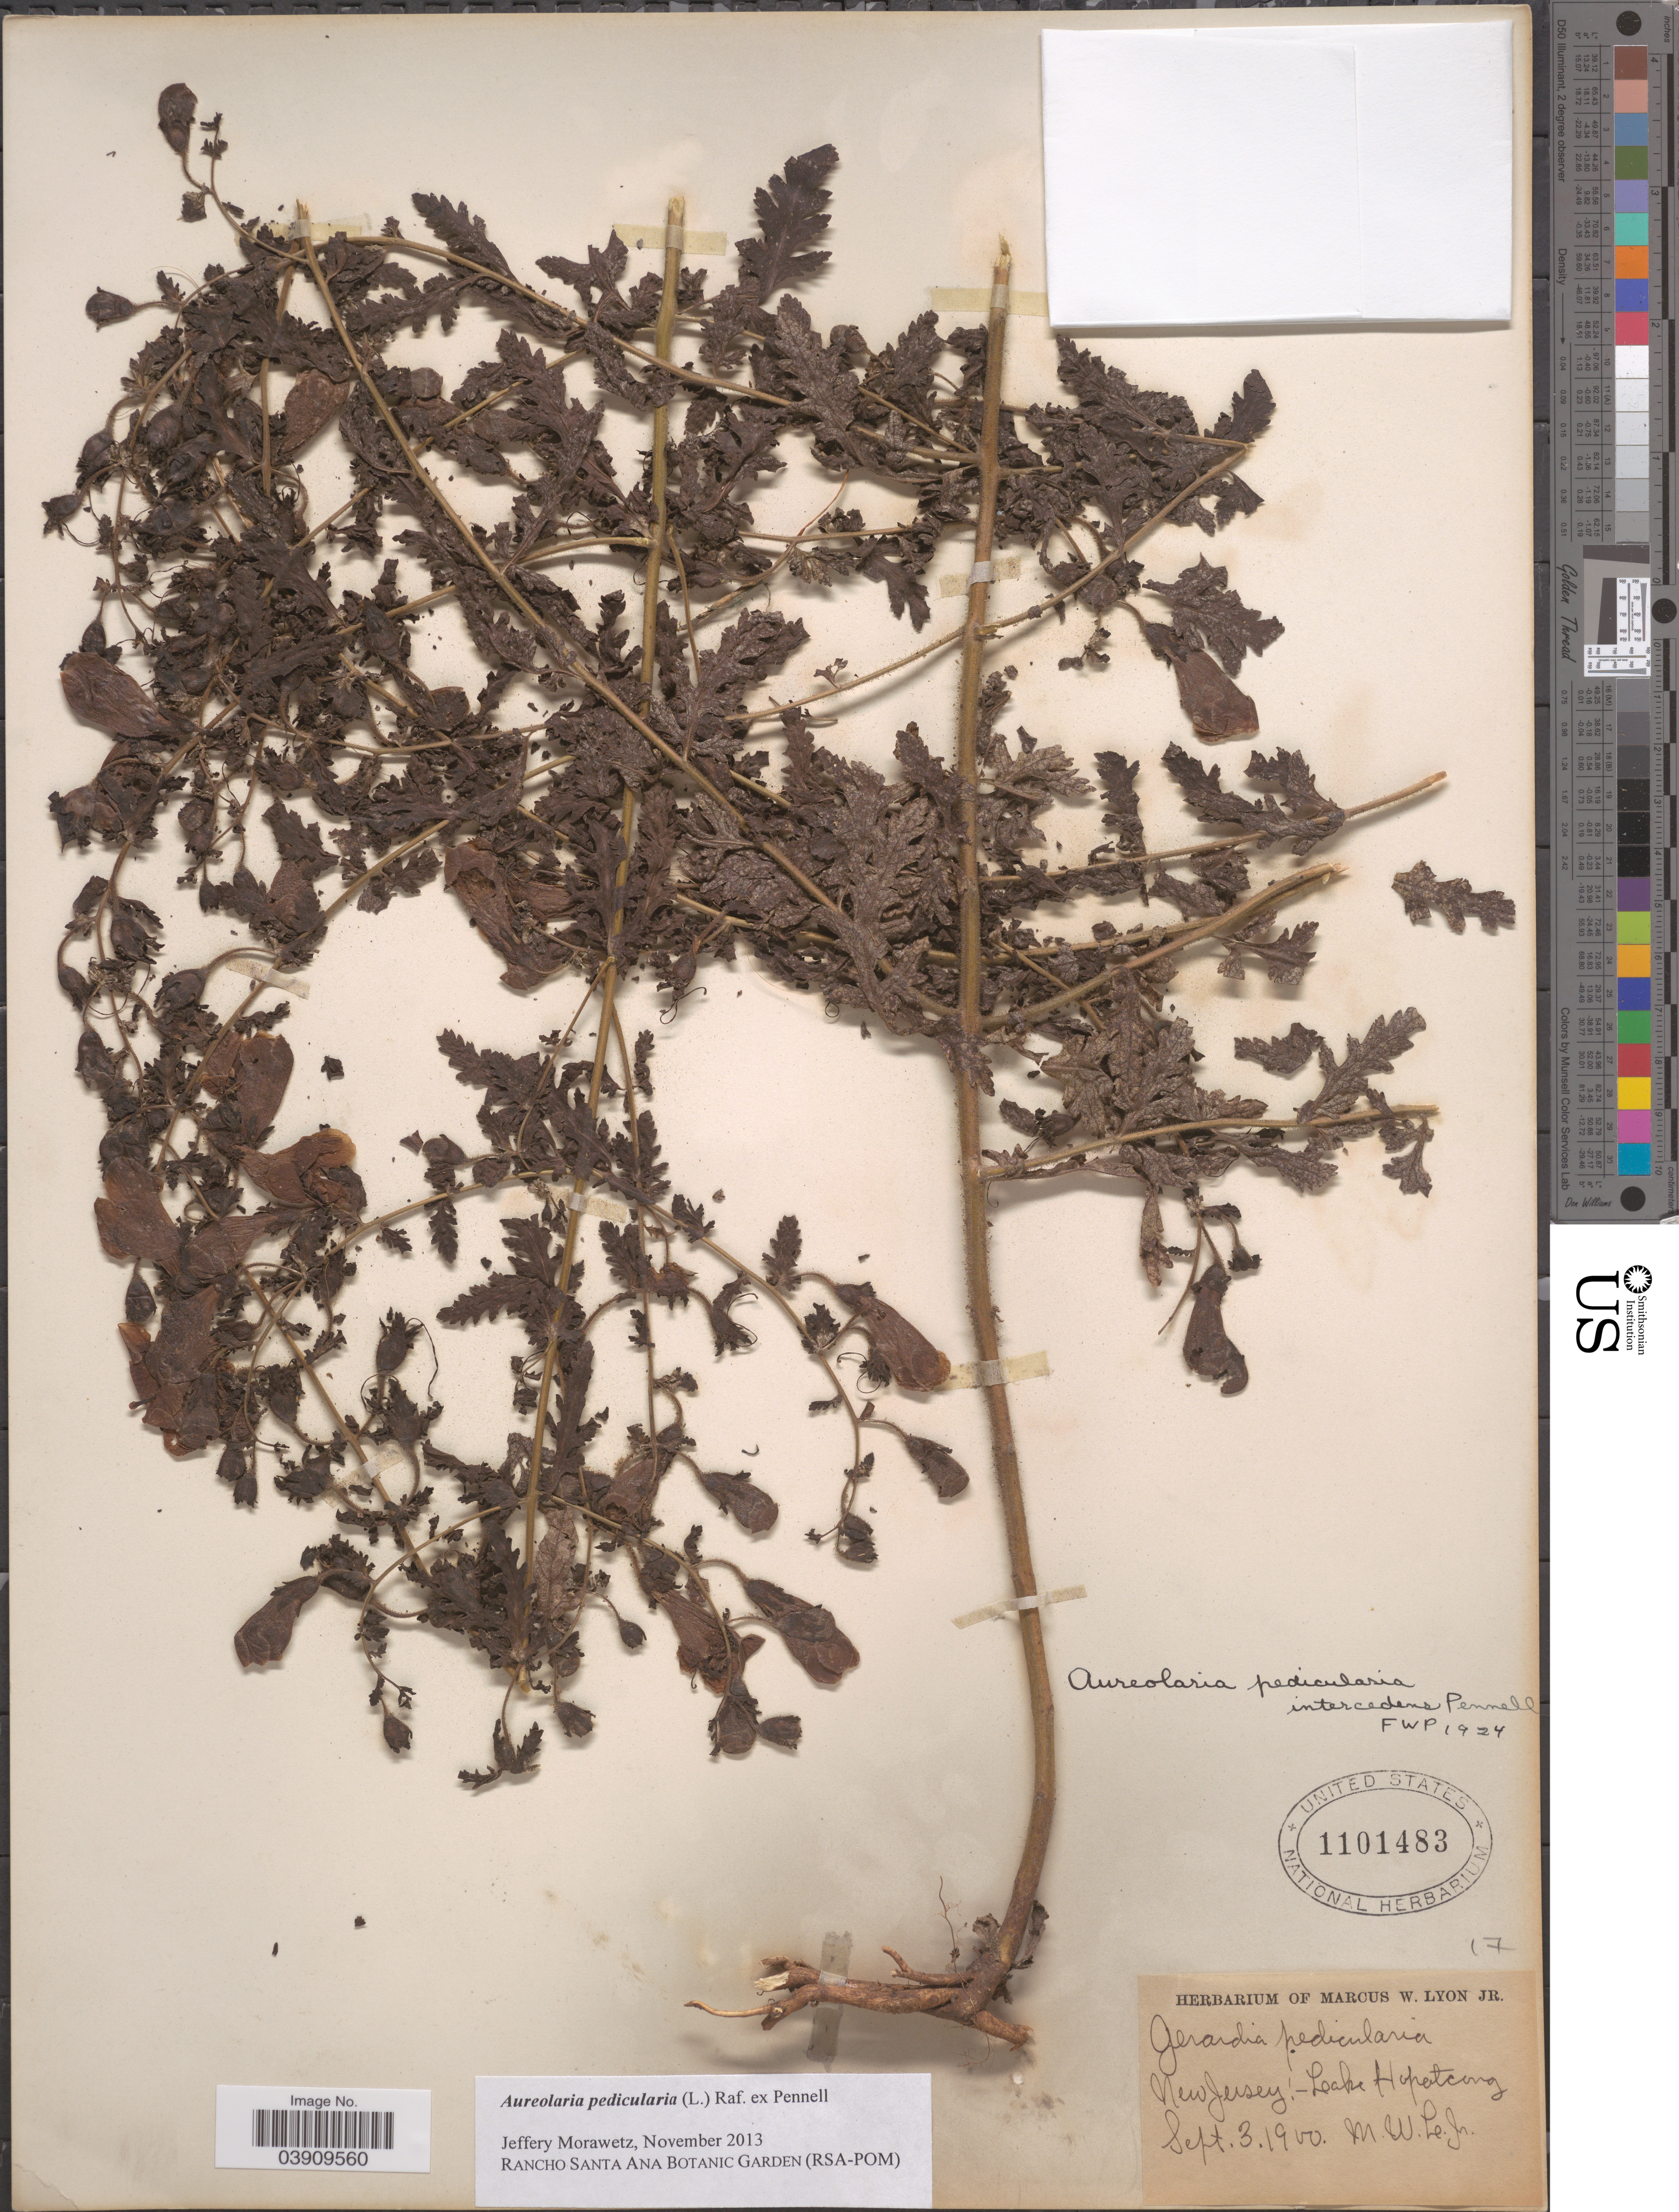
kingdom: Plantae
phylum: Tracheophyta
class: Magnoliopsida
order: Lamiales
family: Orobanchaceae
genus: Aureolaria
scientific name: Aureolaria pedicularia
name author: (L.) Raf. ex Farw.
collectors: M. W. Lyon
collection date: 1900-09-03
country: United States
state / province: New Jersey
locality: Lake Hopatcong.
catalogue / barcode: US 1101483